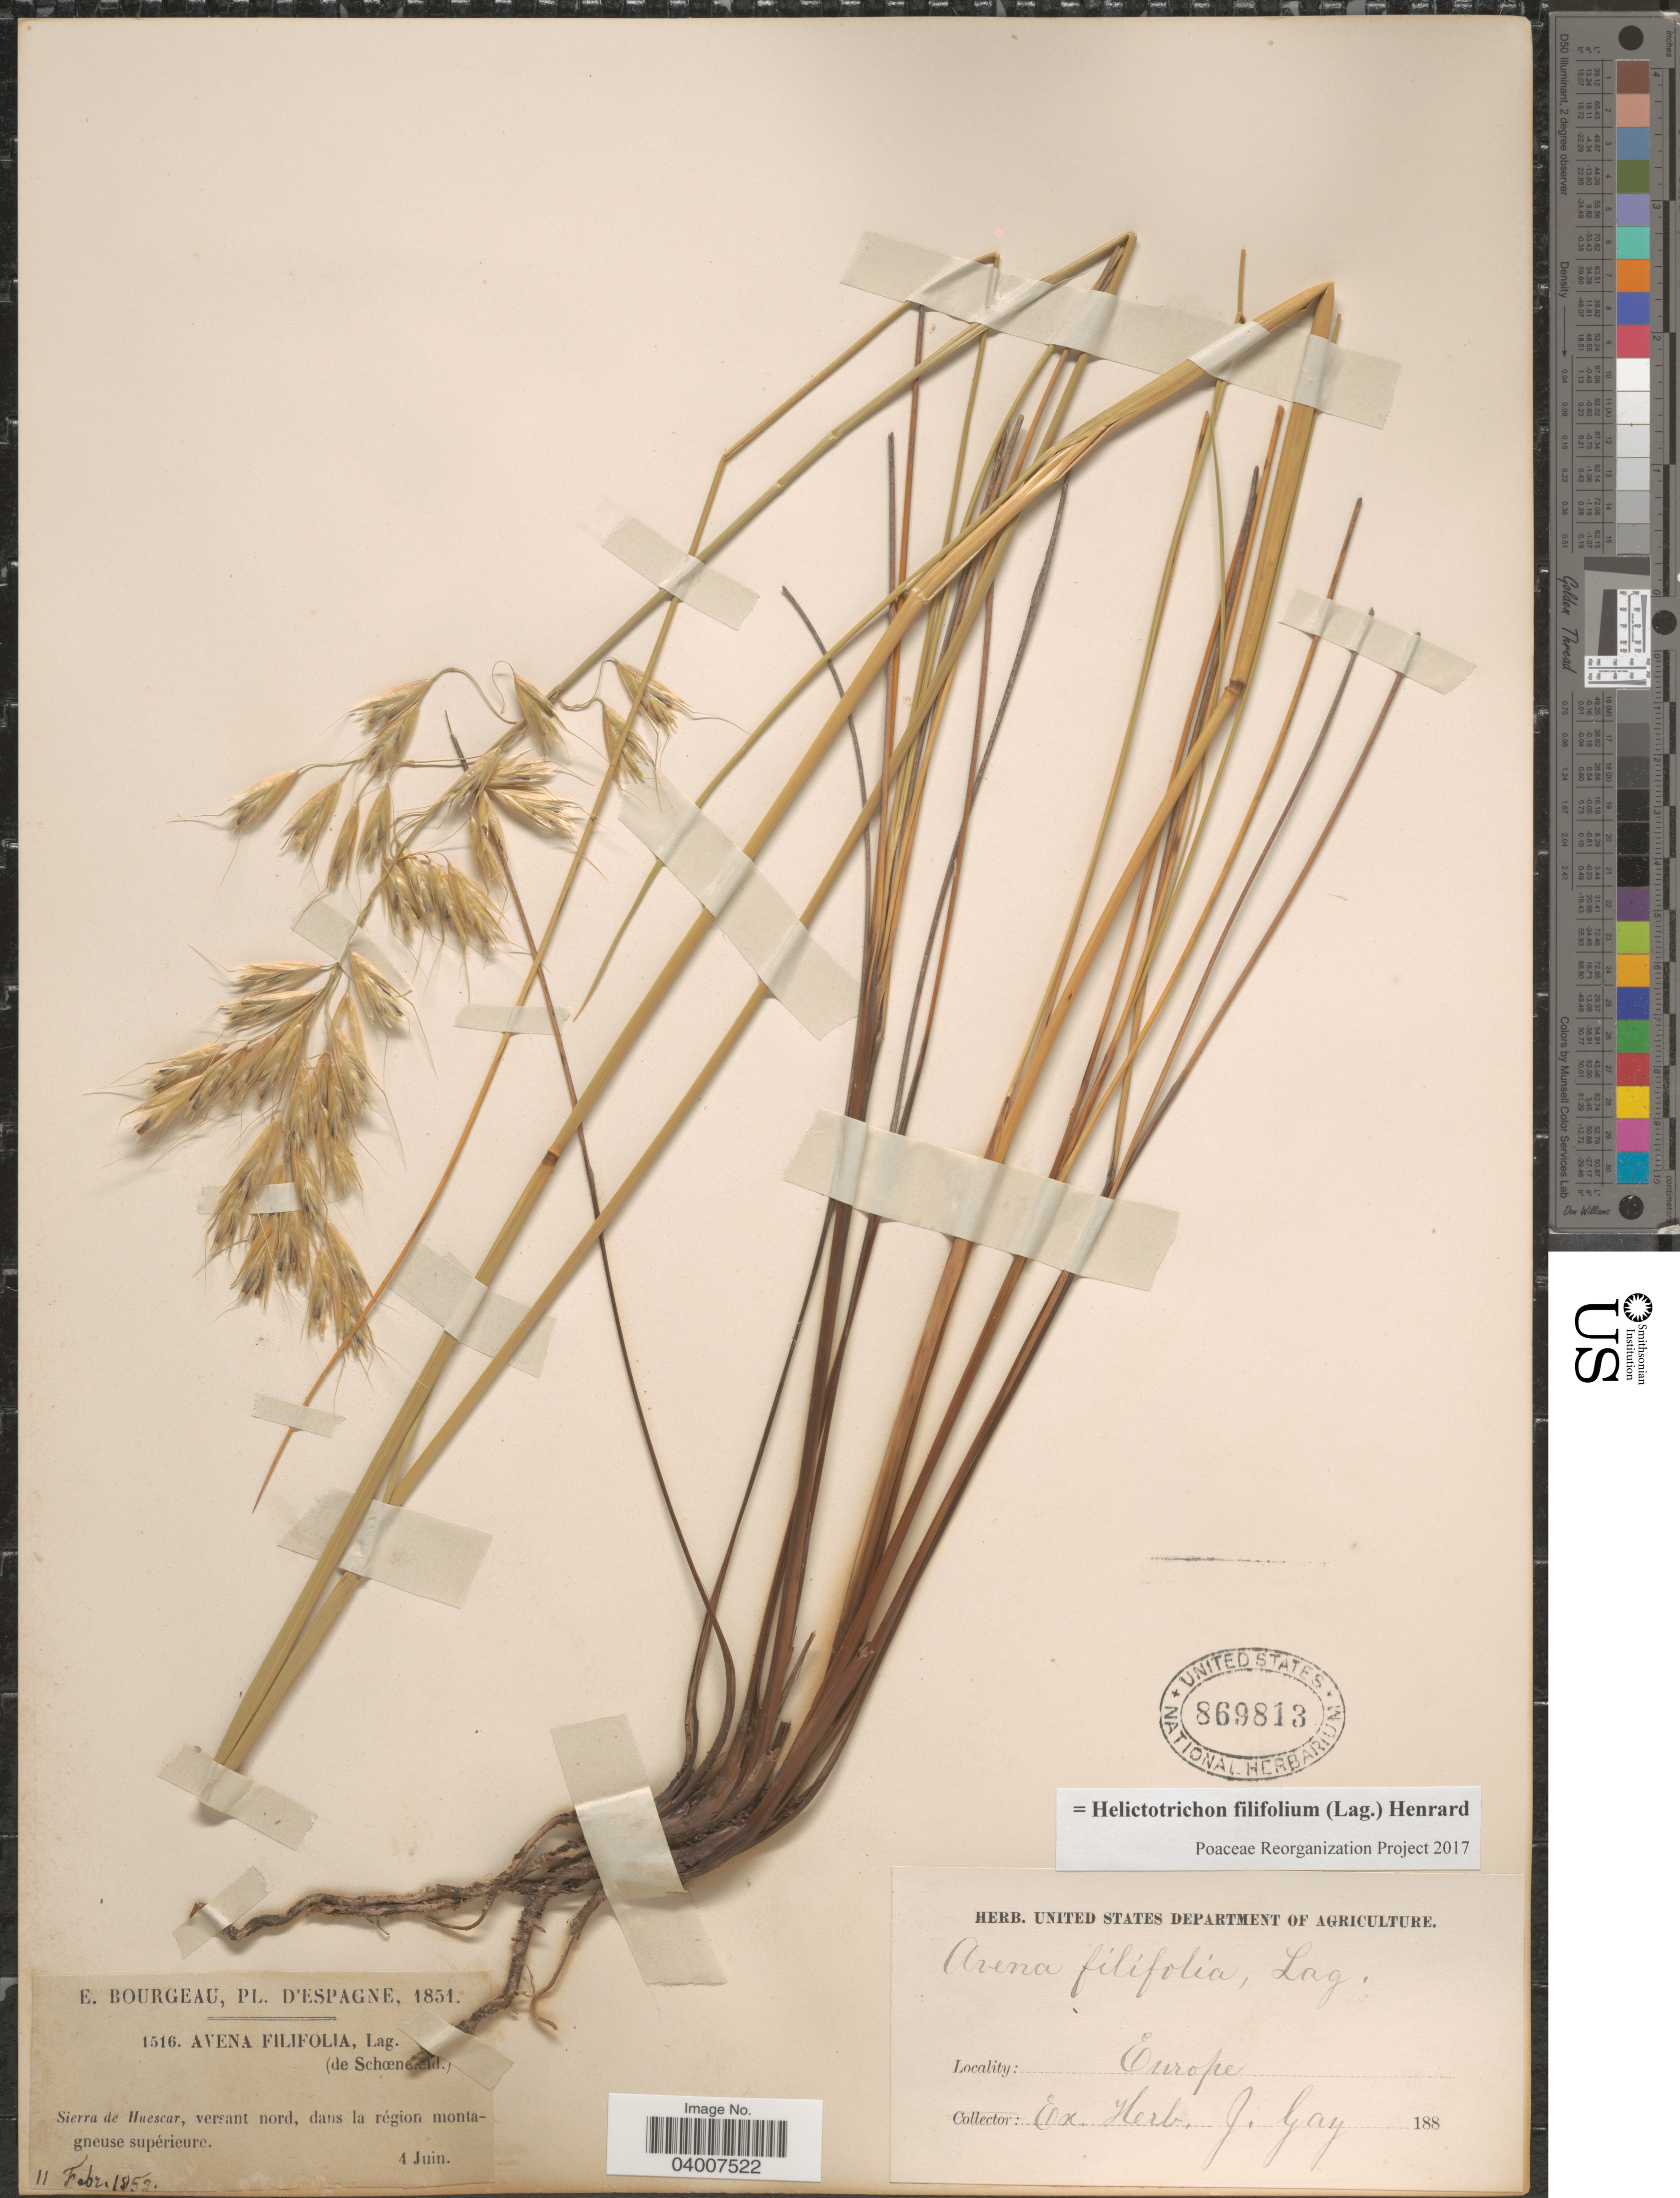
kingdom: Plantae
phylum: Tracheophyta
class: Liliopsida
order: Poales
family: Poaceae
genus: Helictotrichon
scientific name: Helictotrichon filifolium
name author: (Lag.) Henr.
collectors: E. Bourgeau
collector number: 1516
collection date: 1851-06-04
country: Spain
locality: Sierra de Huescar, versant nord, dans la région montagneuse supérieure. Europe.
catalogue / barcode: US 869813